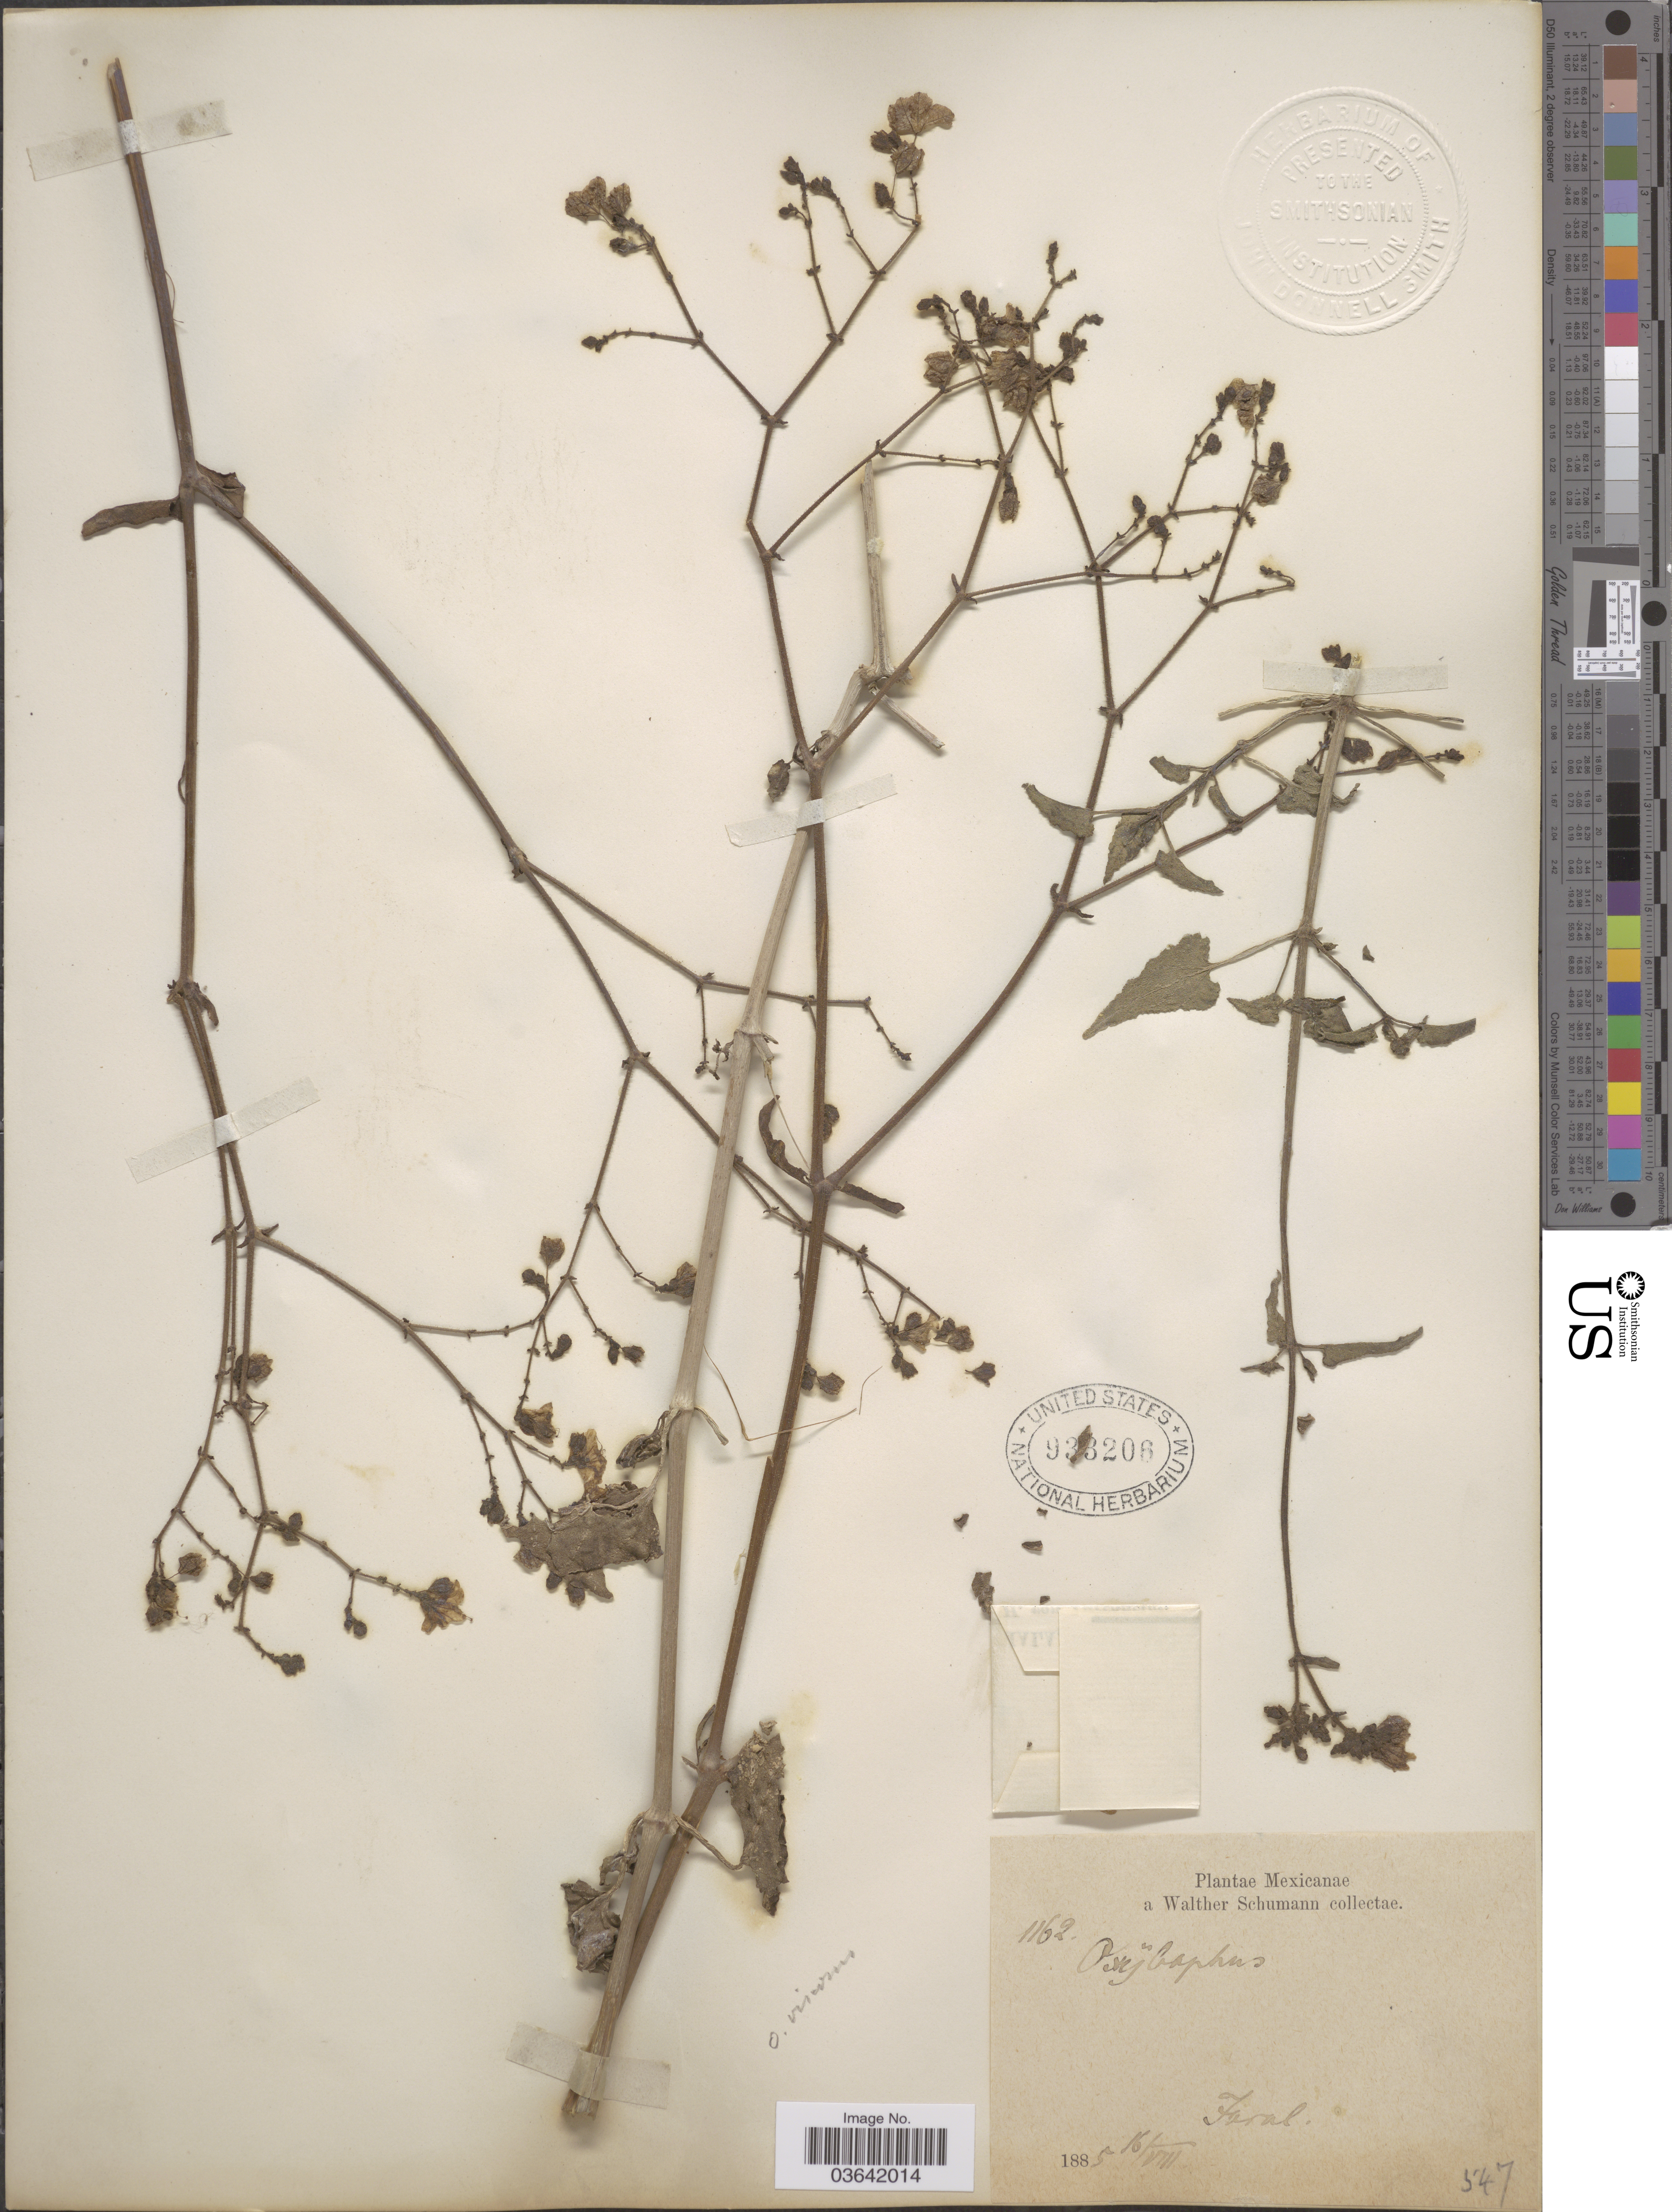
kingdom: Plantae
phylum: Tracheophyta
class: Magnoliopsida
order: Caryophyllales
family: Nyctaginaceae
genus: Mirabilis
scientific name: Mirabilis glabrifolia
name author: (Ort.) I.M. Johnst.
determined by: Strong, Mark T., (BOT), Smithsonian Institution - National Museum of Natural History (UNITED STATES)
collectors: W. Schumann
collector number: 1162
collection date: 1885-08-16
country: Mexico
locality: Faral.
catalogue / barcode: US 933206